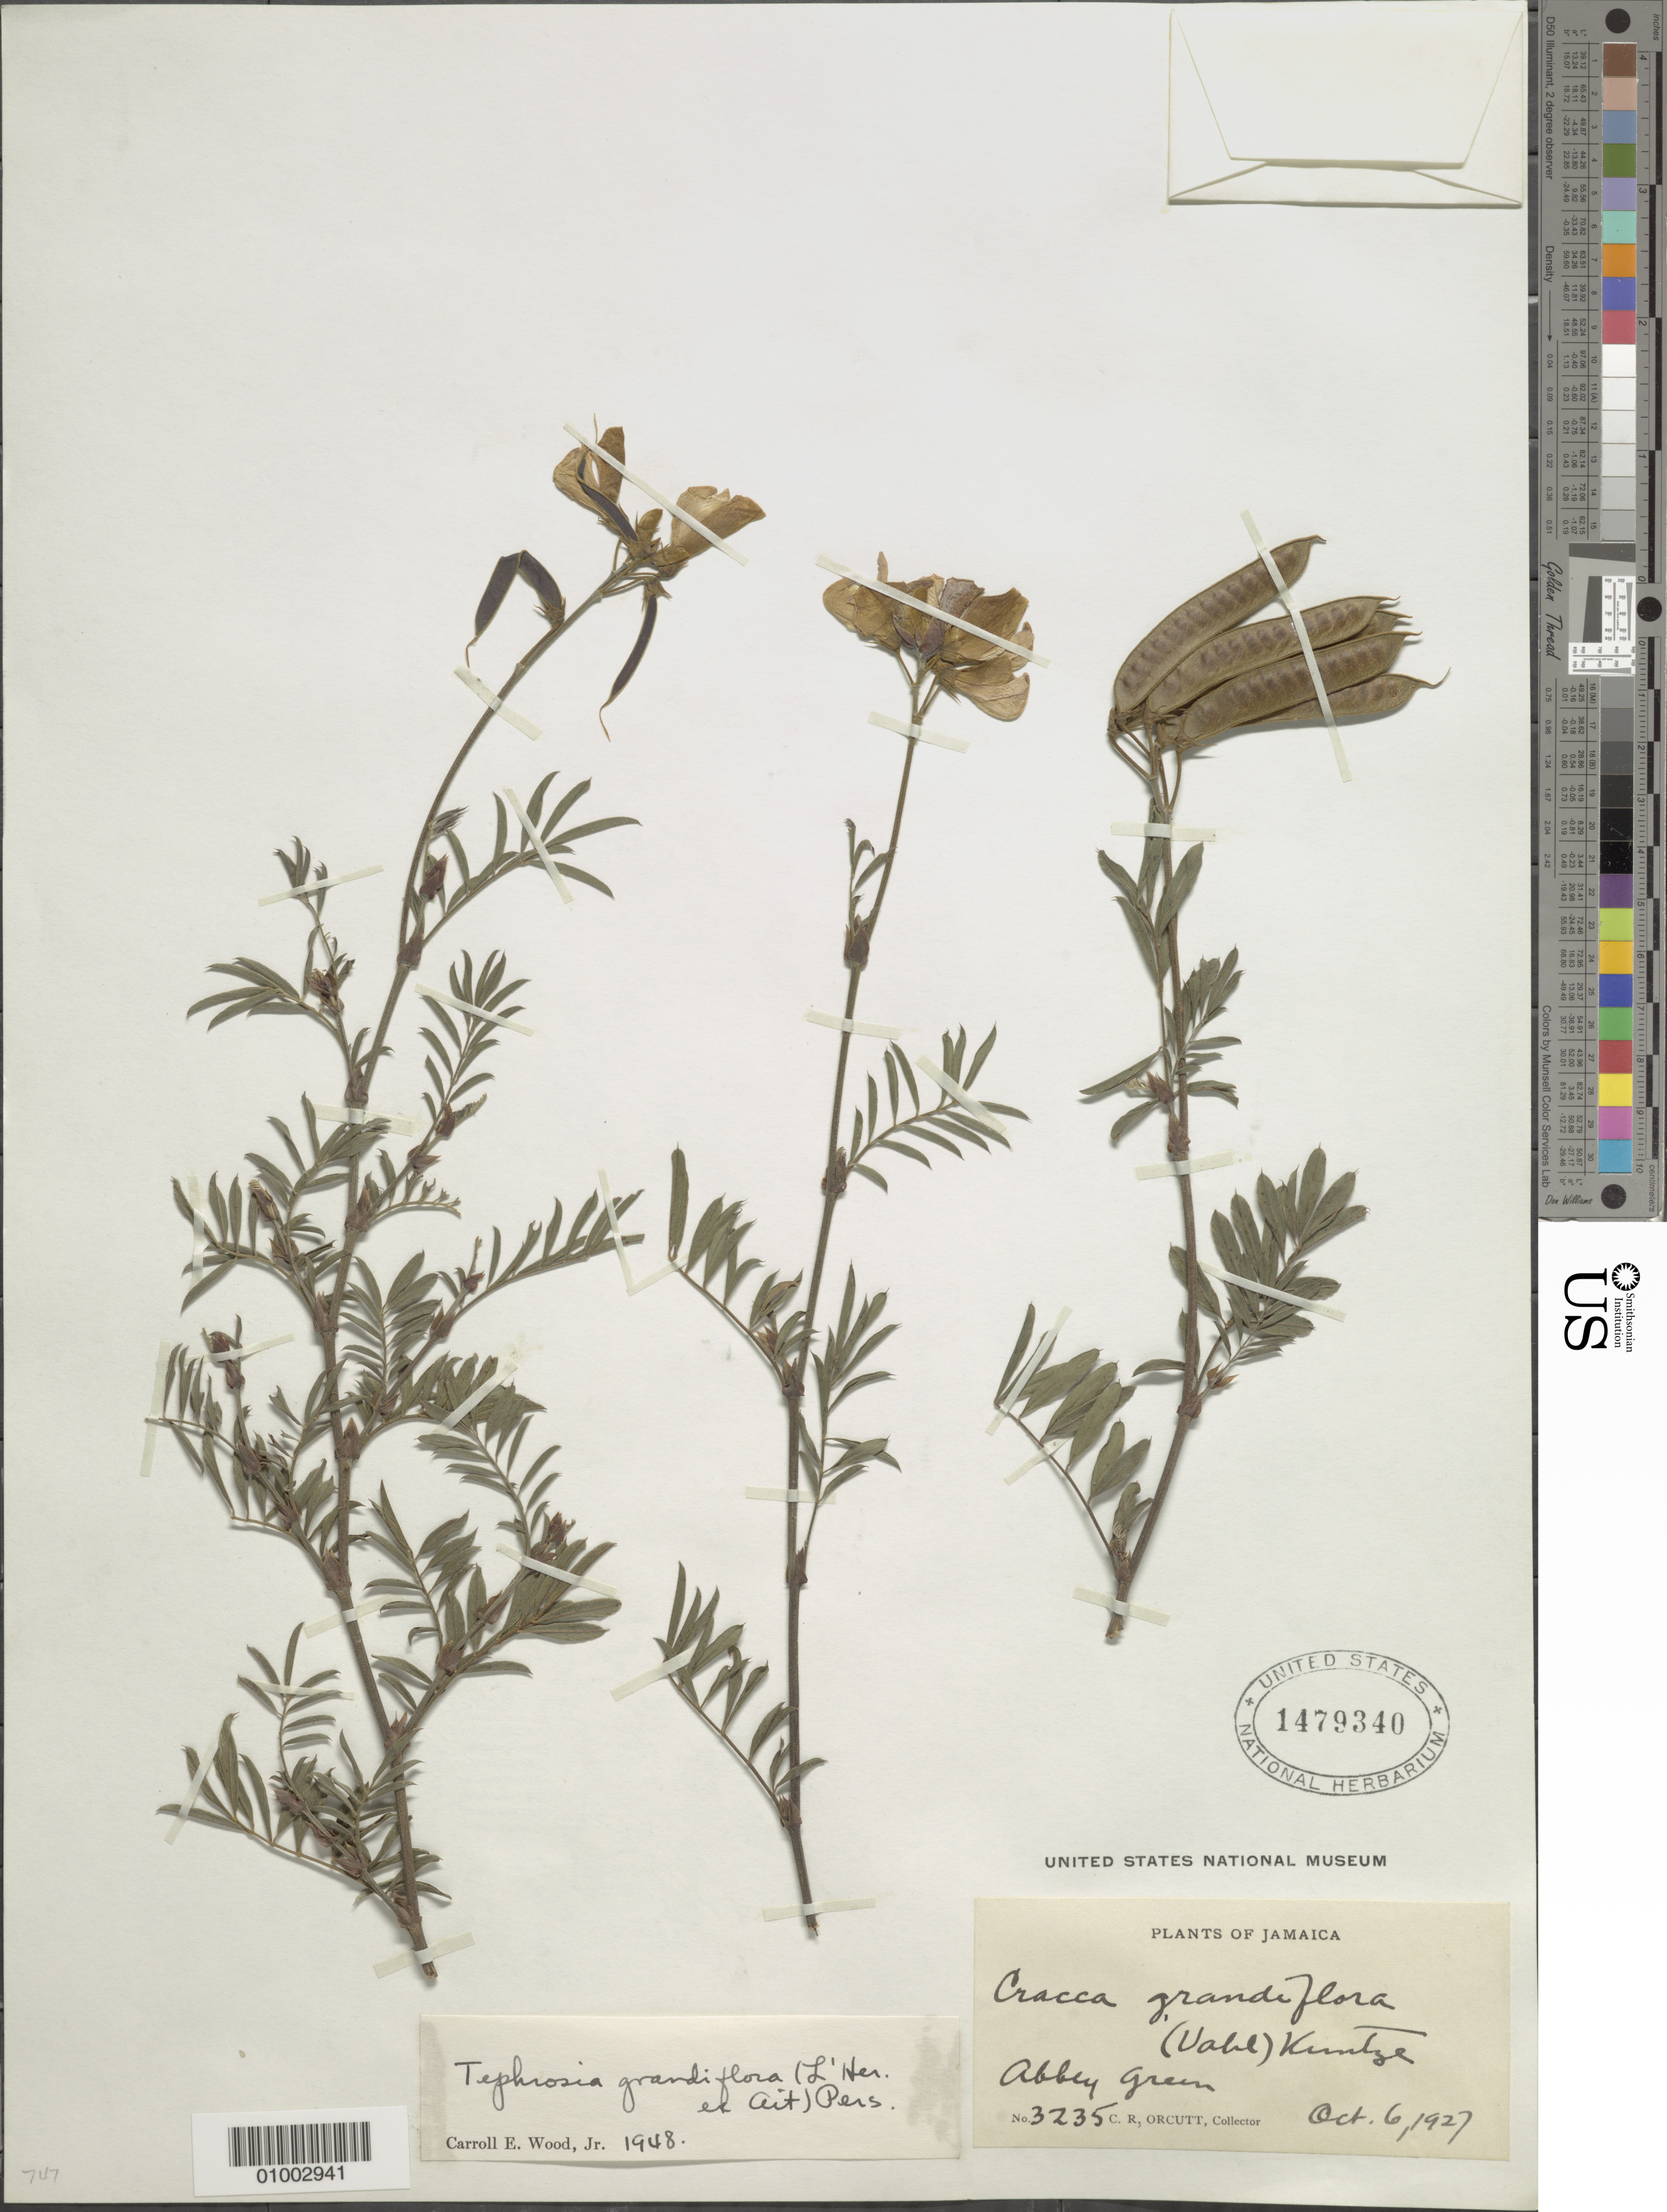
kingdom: Plantae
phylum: Tracheophyta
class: Magnoliopsida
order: Fabales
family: Fabaceae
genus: Tephrosia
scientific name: Tephrosia grandiflora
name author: (Vahl) Pers.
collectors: C. R. Orcutt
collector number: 3235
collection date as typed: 06 Oct 1927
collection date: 1927-10-06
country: Jamaica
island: Jamaica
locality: Abbey Green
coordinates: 0 N, 0 E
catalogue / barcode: US 1479340